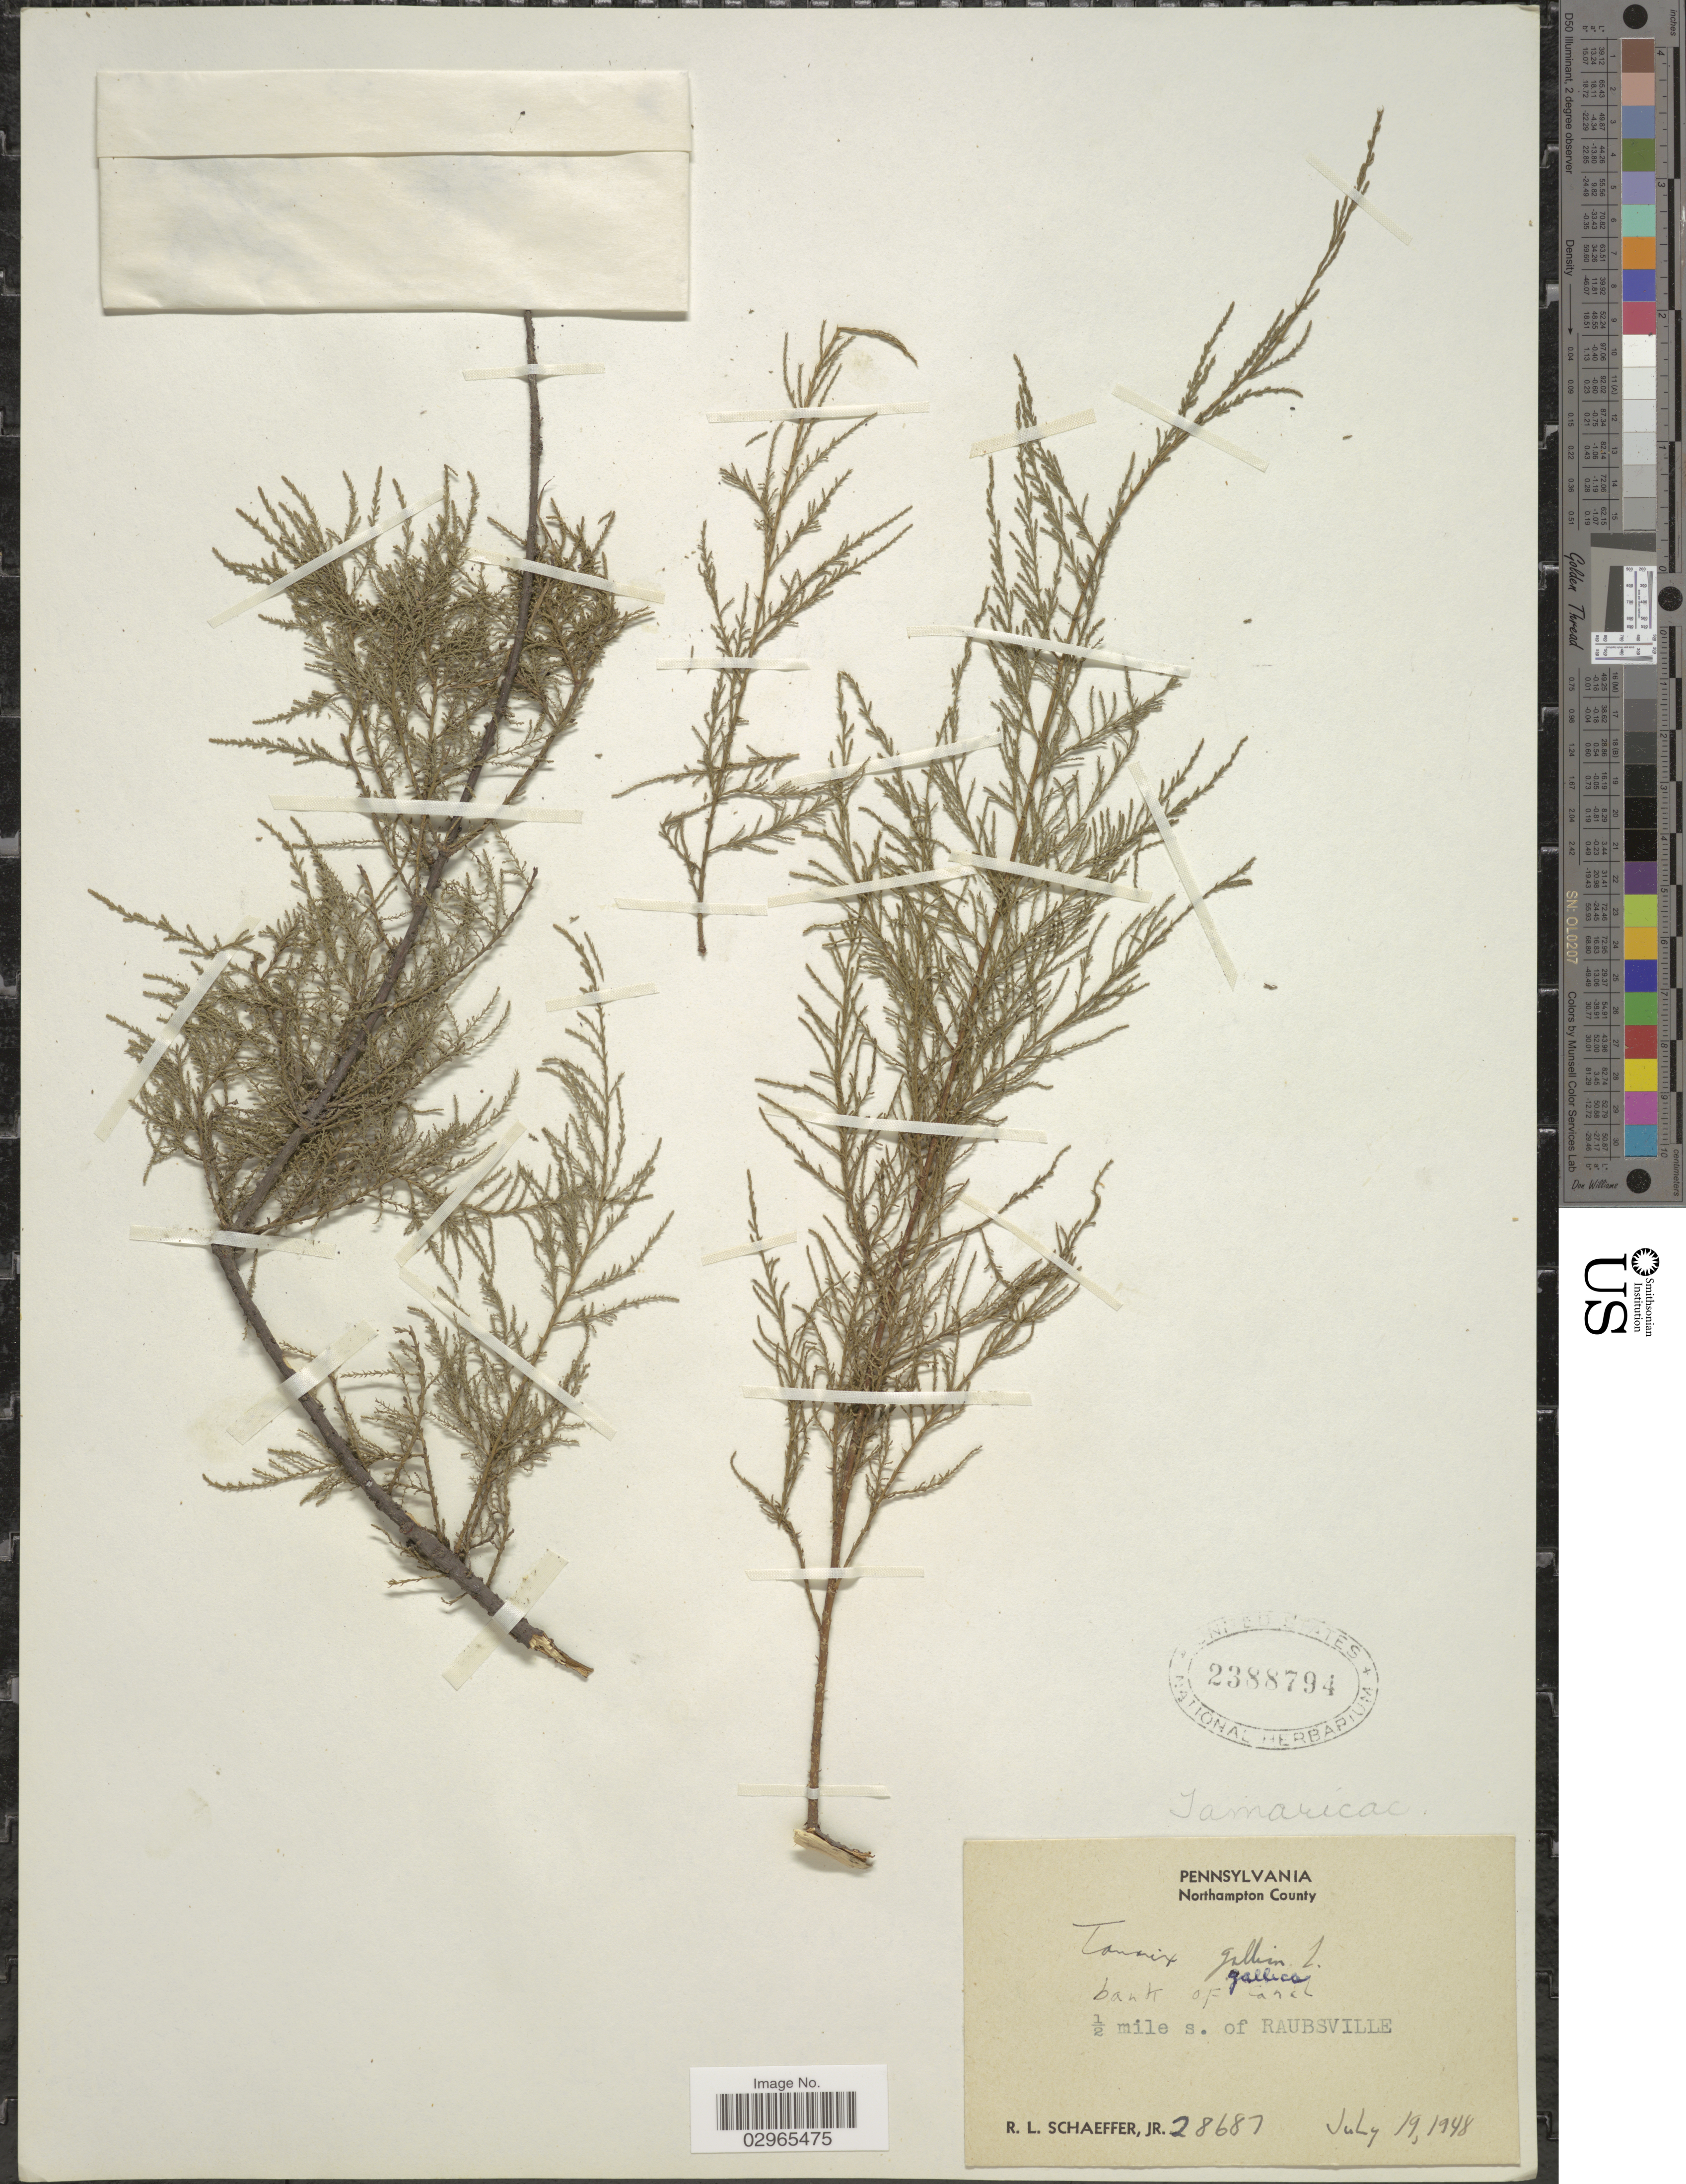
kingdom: Plantae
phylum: Tracheophyta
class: Magnoliopsida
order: Caryophyllales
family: Tamaricaceae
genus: Tamarix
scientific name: Tamarix gallica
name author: L.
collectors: R. L. Schaeffer Jr.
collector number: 28687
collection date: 1998-07-19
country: United States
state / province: Pennsylvania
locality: Northampton County. Bank of canal. ½ mile s. of Raubsville.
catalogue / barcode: US 2388794